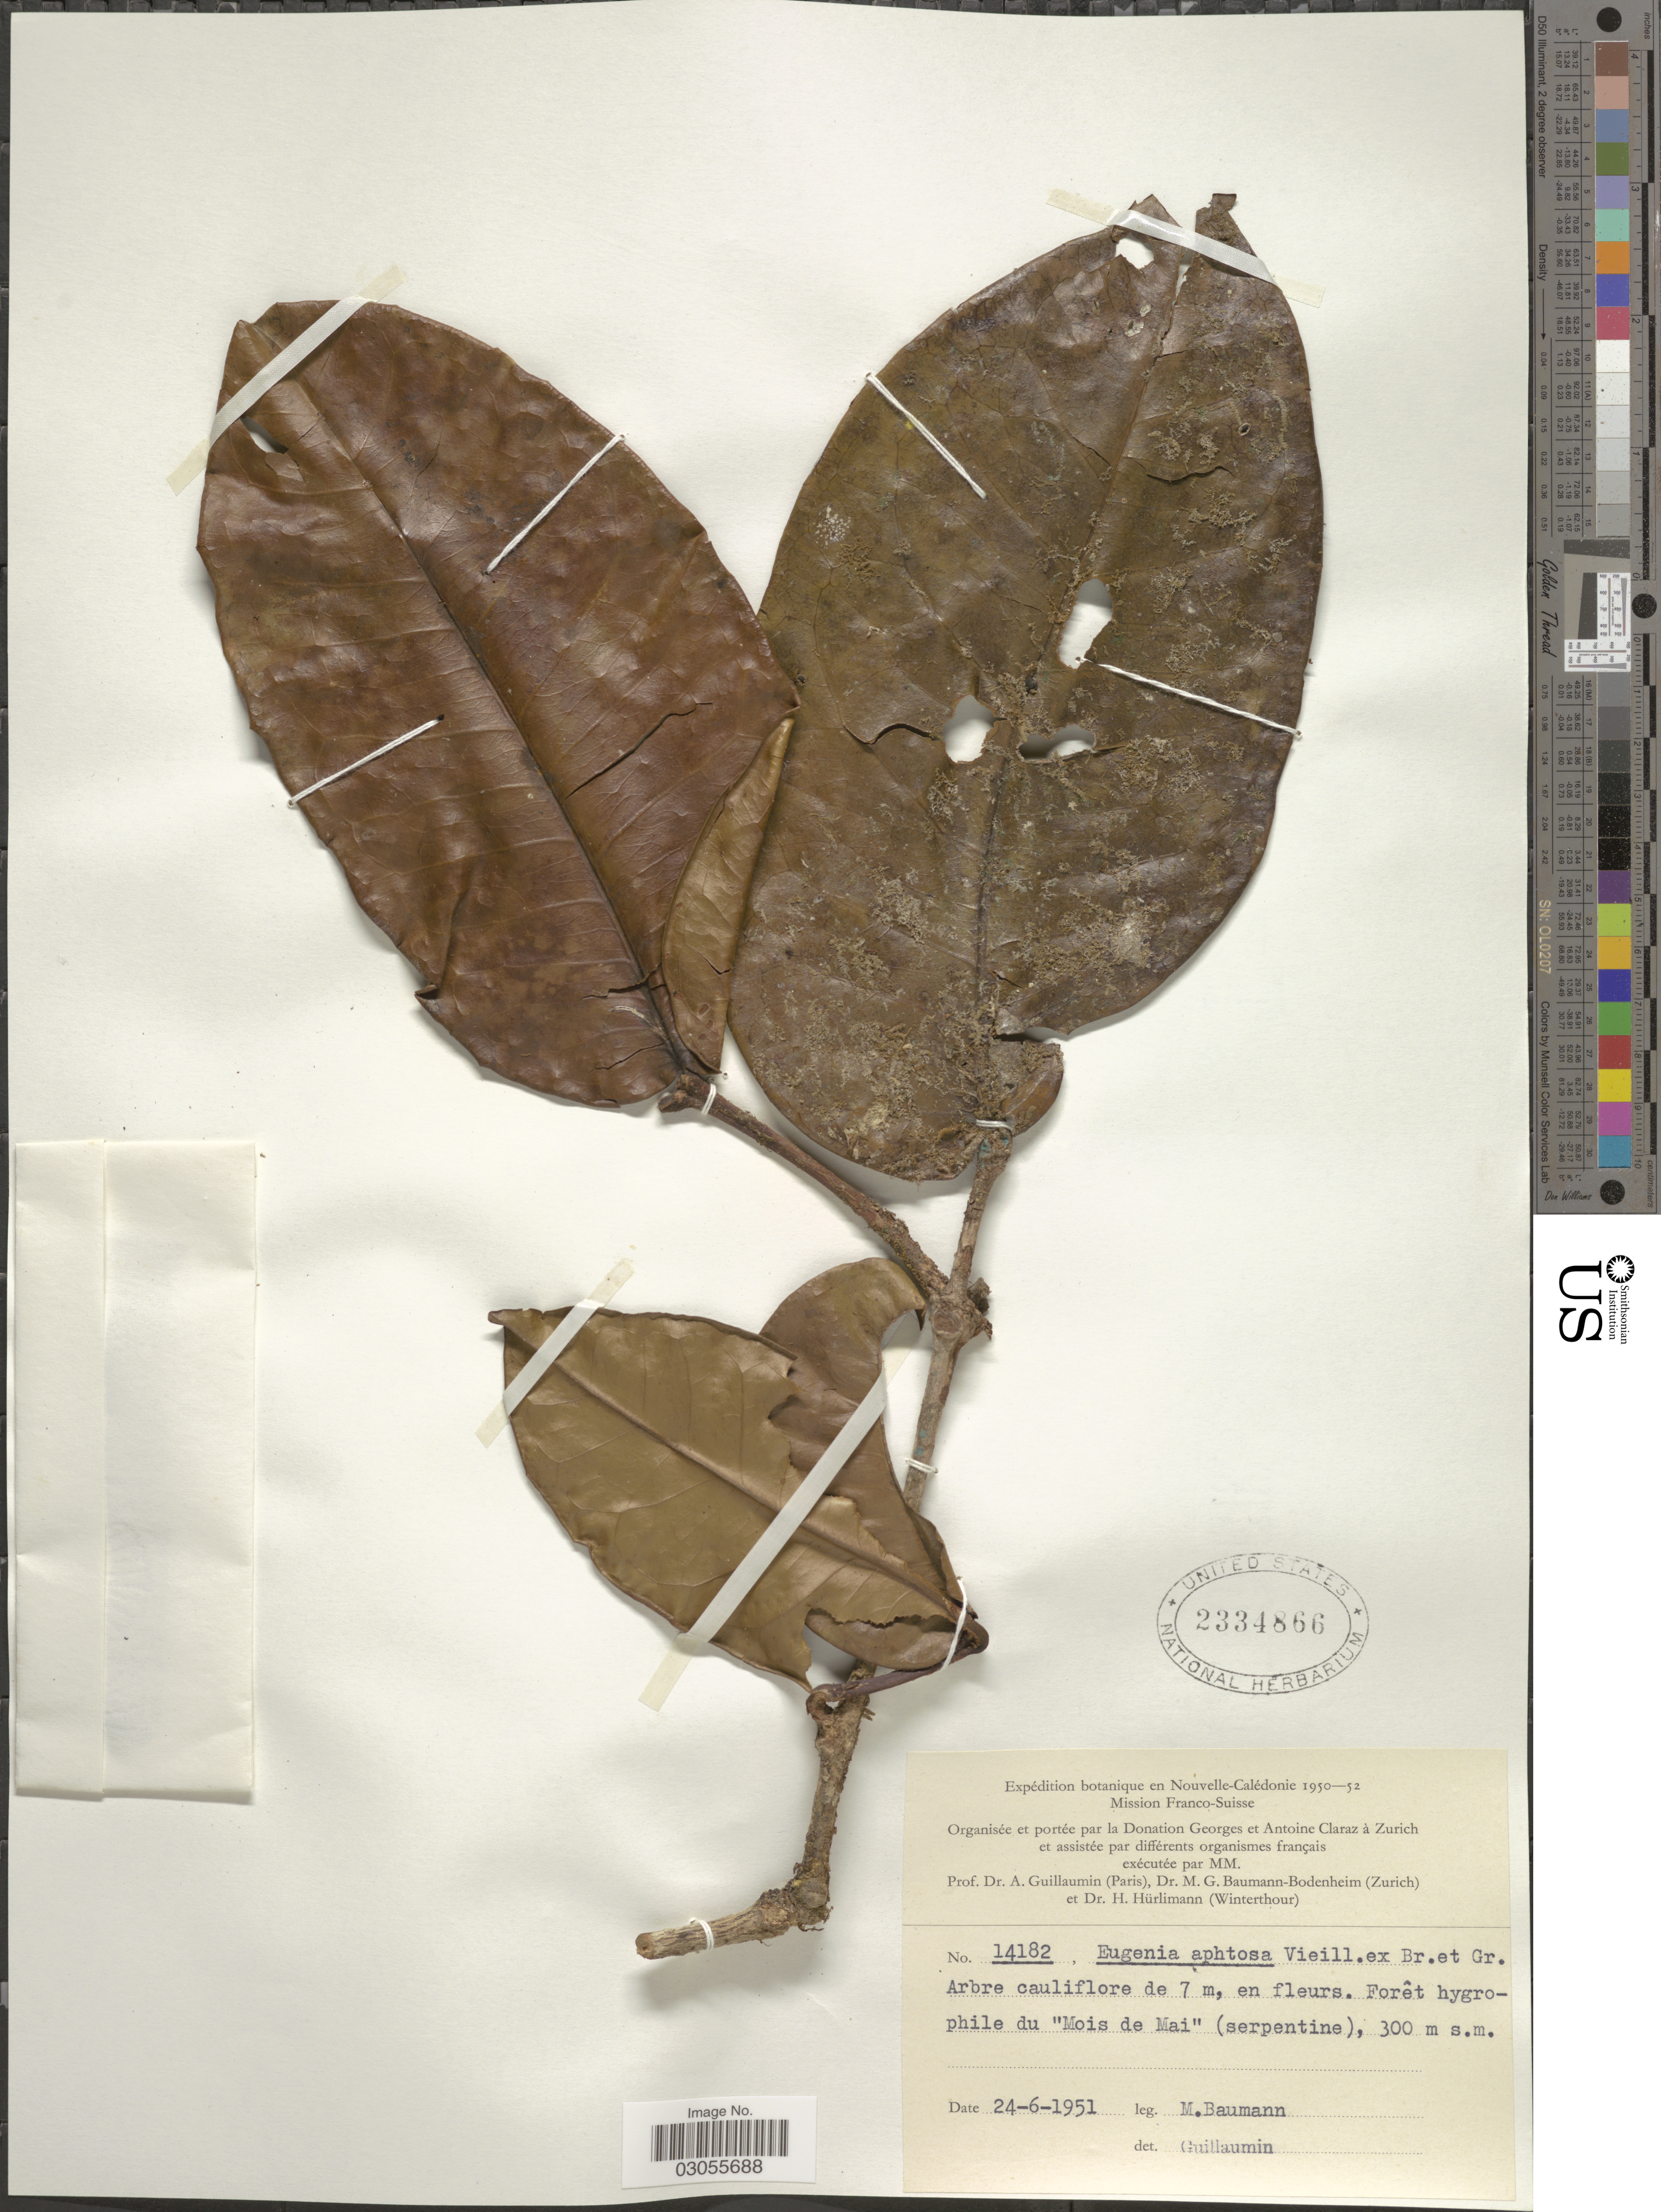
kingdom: Plantae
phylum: Tracheophyta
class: Magnoliopsida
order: Myrtales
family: Myrtaceae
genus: Gossia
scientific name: Gossia aphthosa subsp. austro-orientalis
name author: N. Snow & Gandhi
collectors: M. Baumann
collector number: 14182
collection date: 1951-06-24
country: New Caledonia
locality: Forêt hygrophile du "Mois de Mai" (serpentine).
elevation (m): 300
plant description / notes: Cited by N. Snow, Adansonia, sér. 3, 42: 142. 2020.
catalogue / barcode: US 2334866